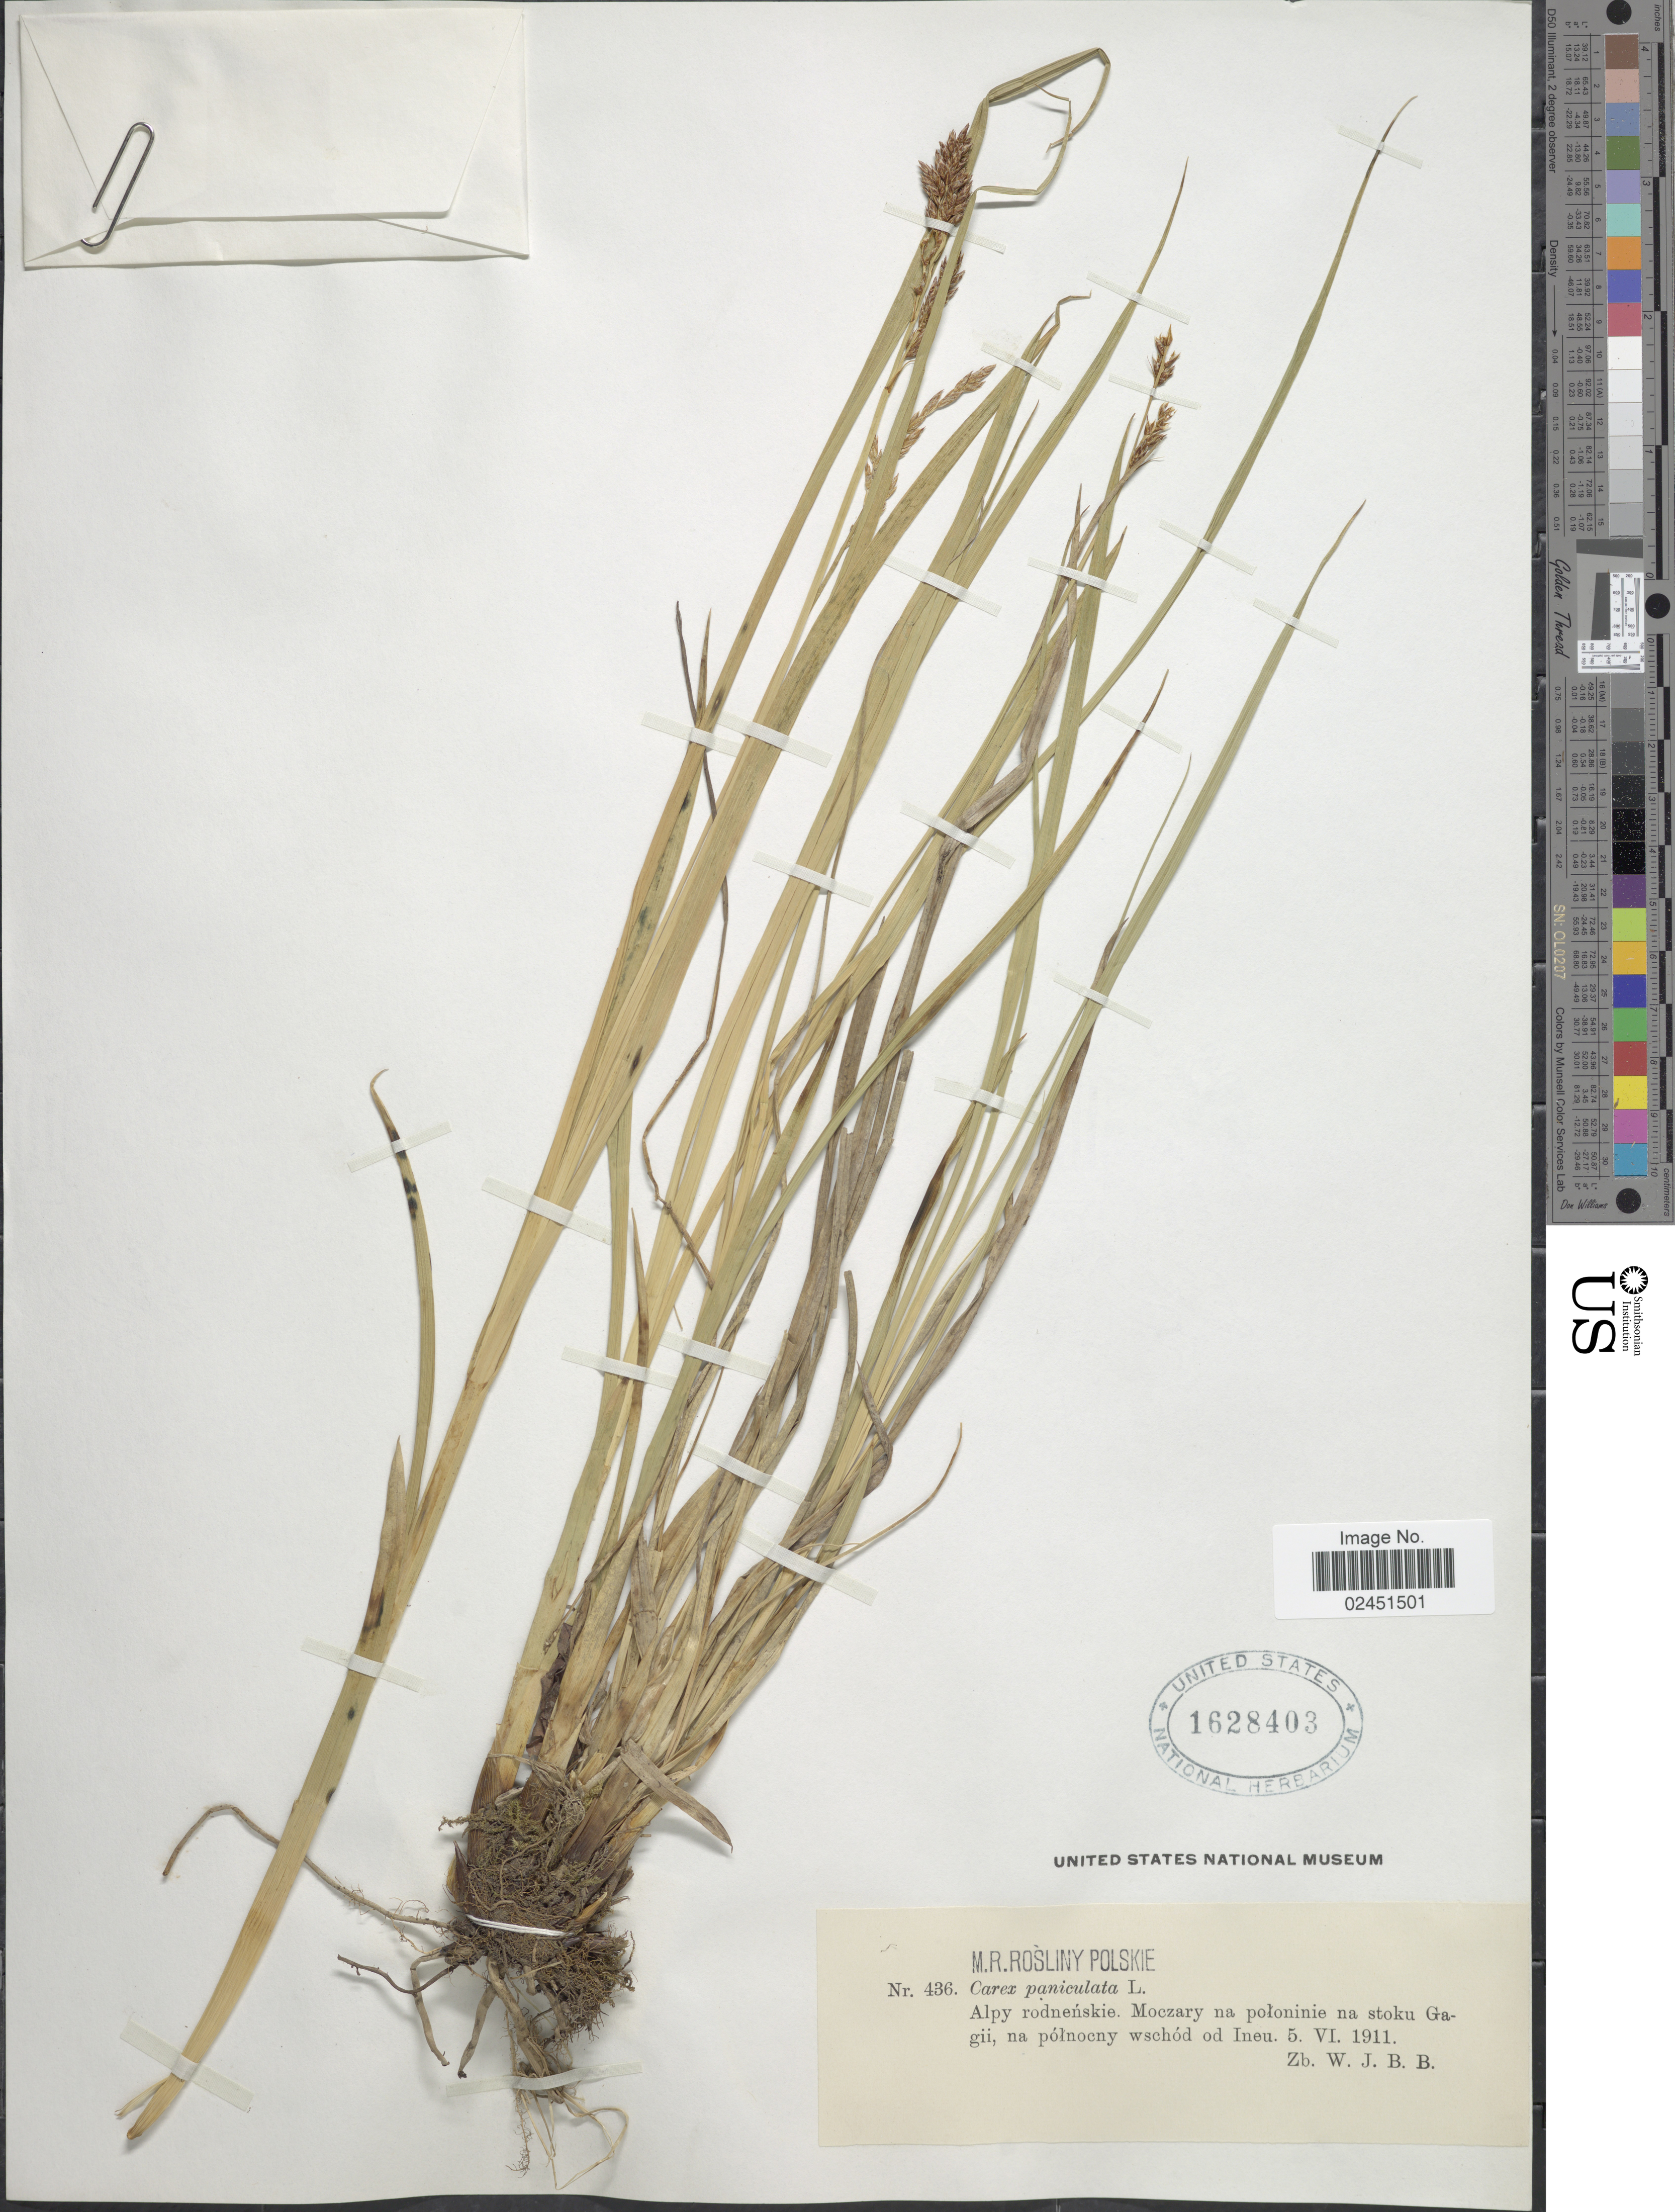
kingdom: Plantae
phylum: Tracheophyta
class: Liliopsida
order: Poales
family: Cyperaceae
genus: Carex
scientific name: Carex paniculata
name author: L.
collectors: W. J. B. B.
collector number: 436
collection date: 1911-06-05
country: Romania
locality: Alpy rodnenskie. Moczary na poloninie na stoku Gagii, na polnocny wschod od Ineu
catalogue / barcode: US 1628403